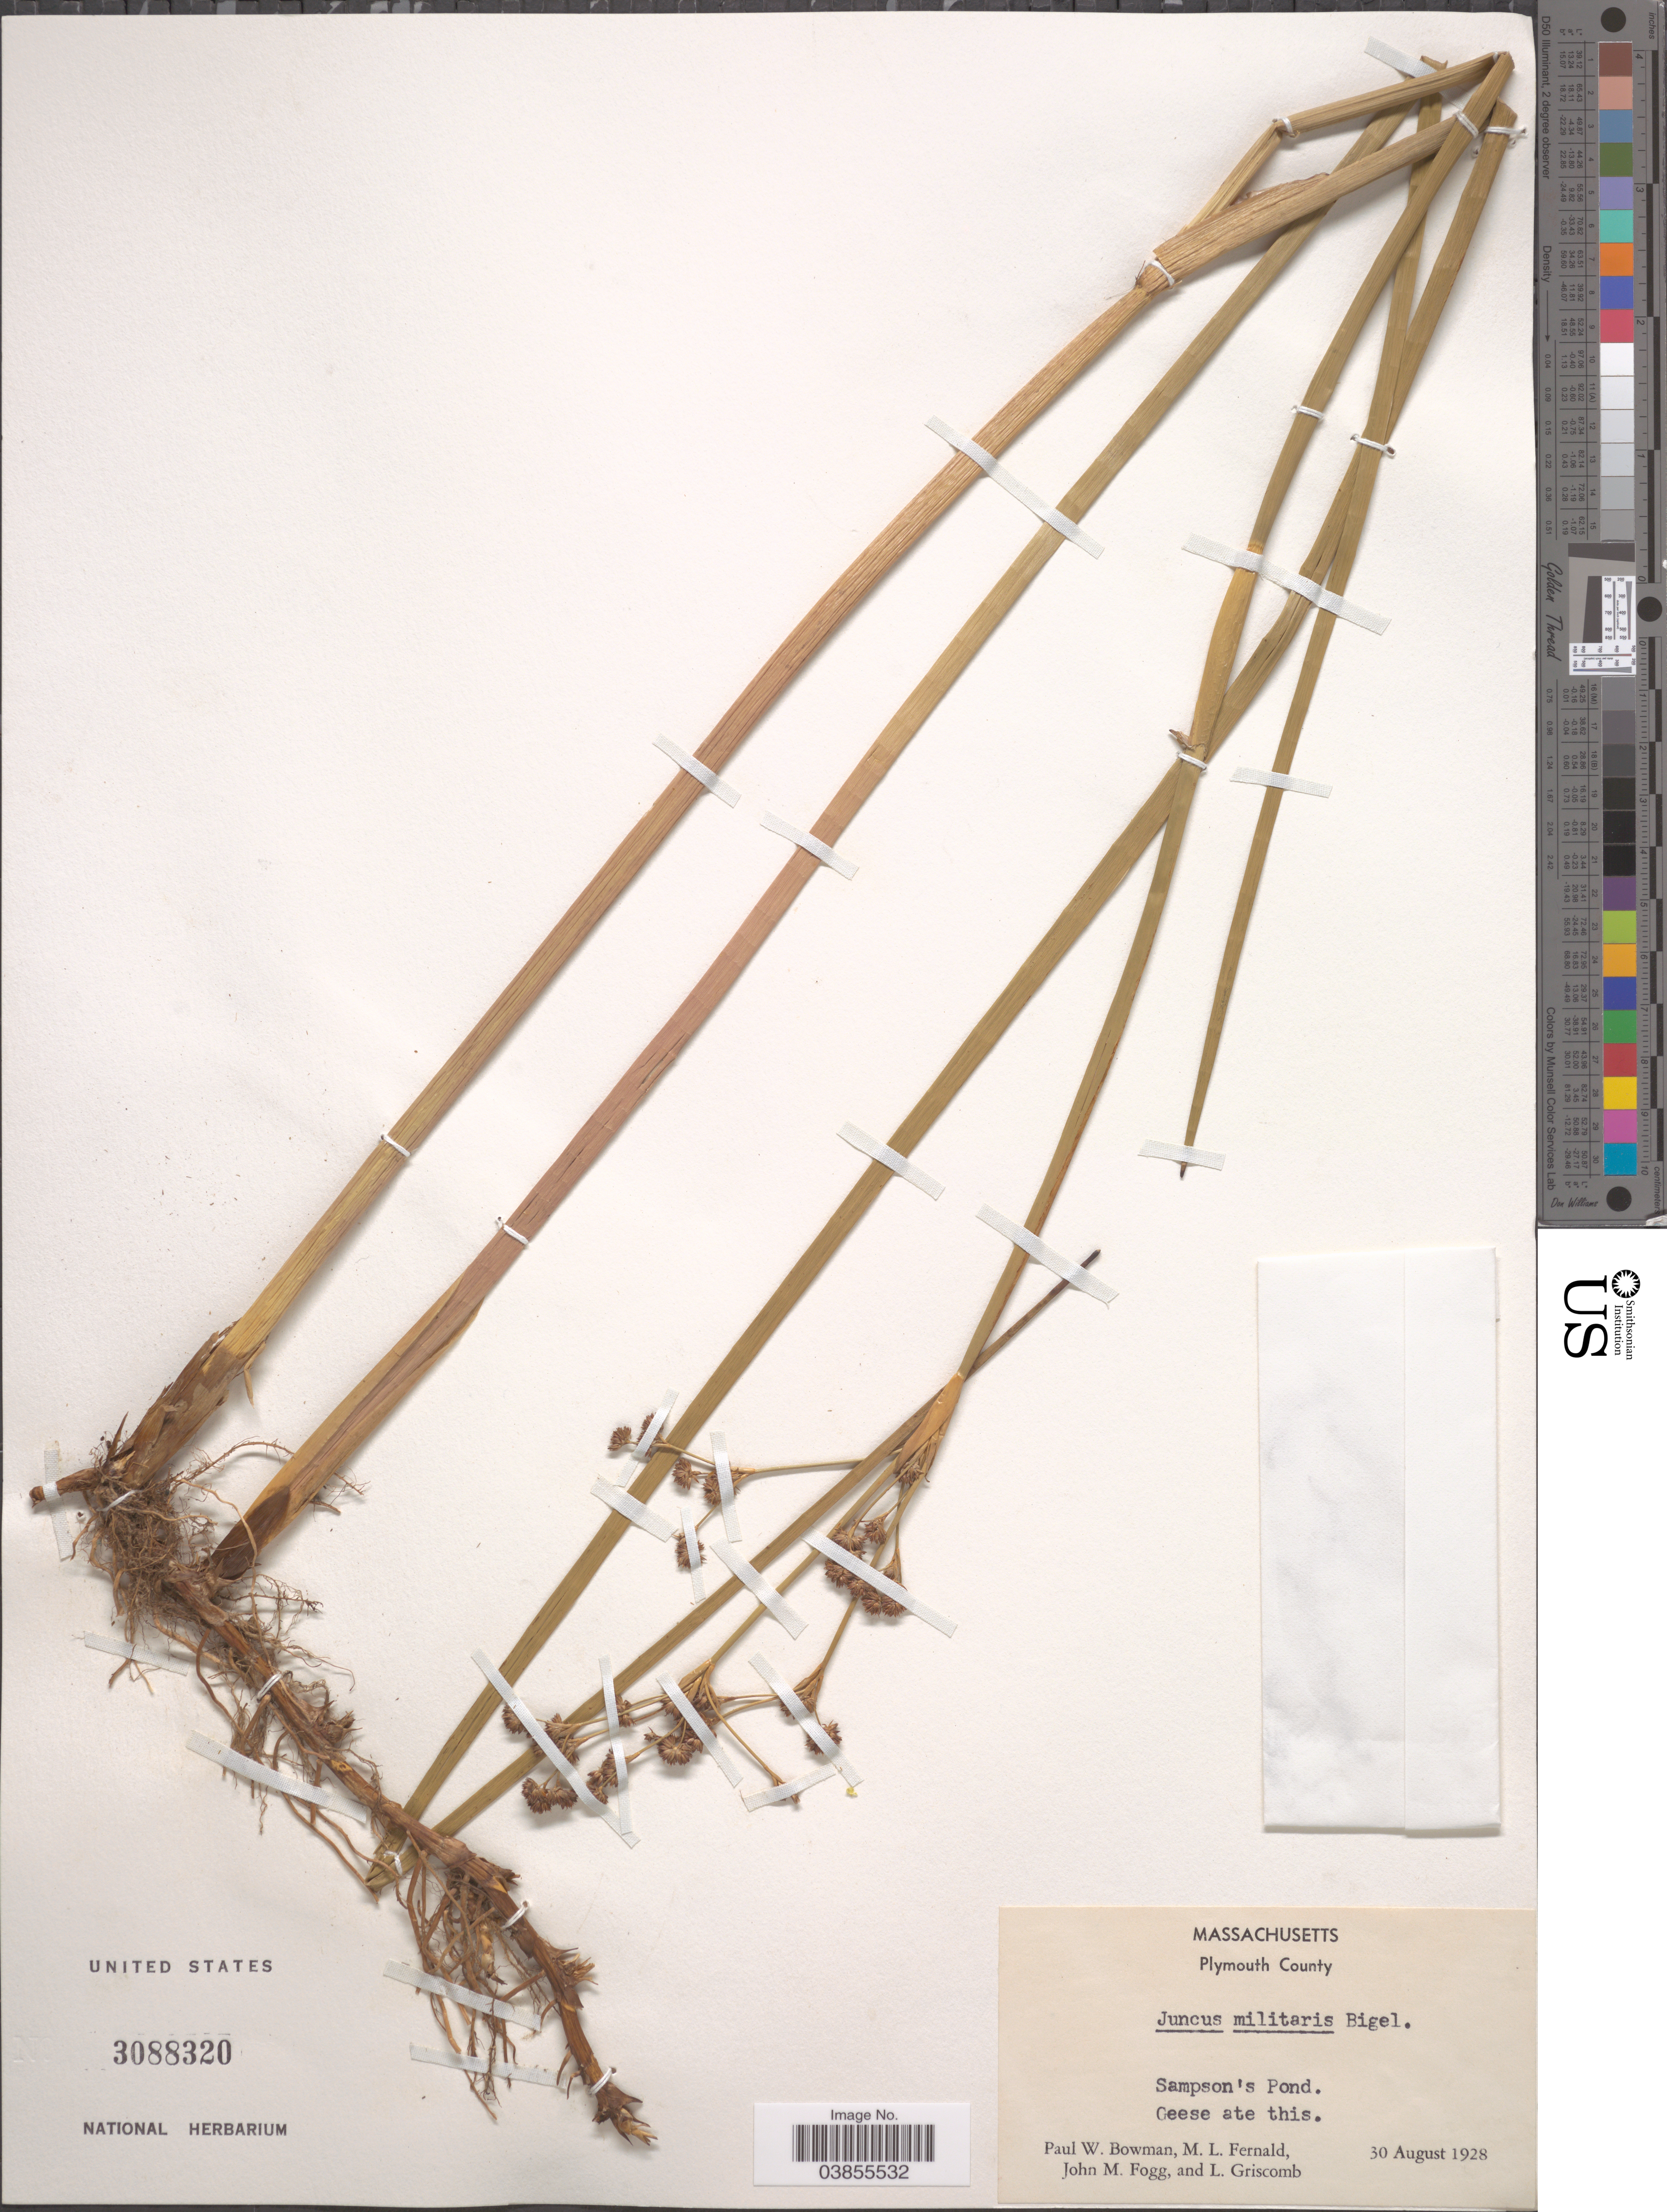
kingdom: Plantae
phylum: Tracheophyta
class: Liliopsida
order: Poales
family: Juncaceae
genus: Juncus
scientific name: Juncus militaris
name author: Bigelow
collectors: P. Bowman, M. L. Fernald, J. Fogg & L. Griscomb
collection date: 1928-08-30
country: United States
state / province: Massachusetts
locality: Plymouth County. Sampson's Pond.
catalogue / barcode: US 3088320